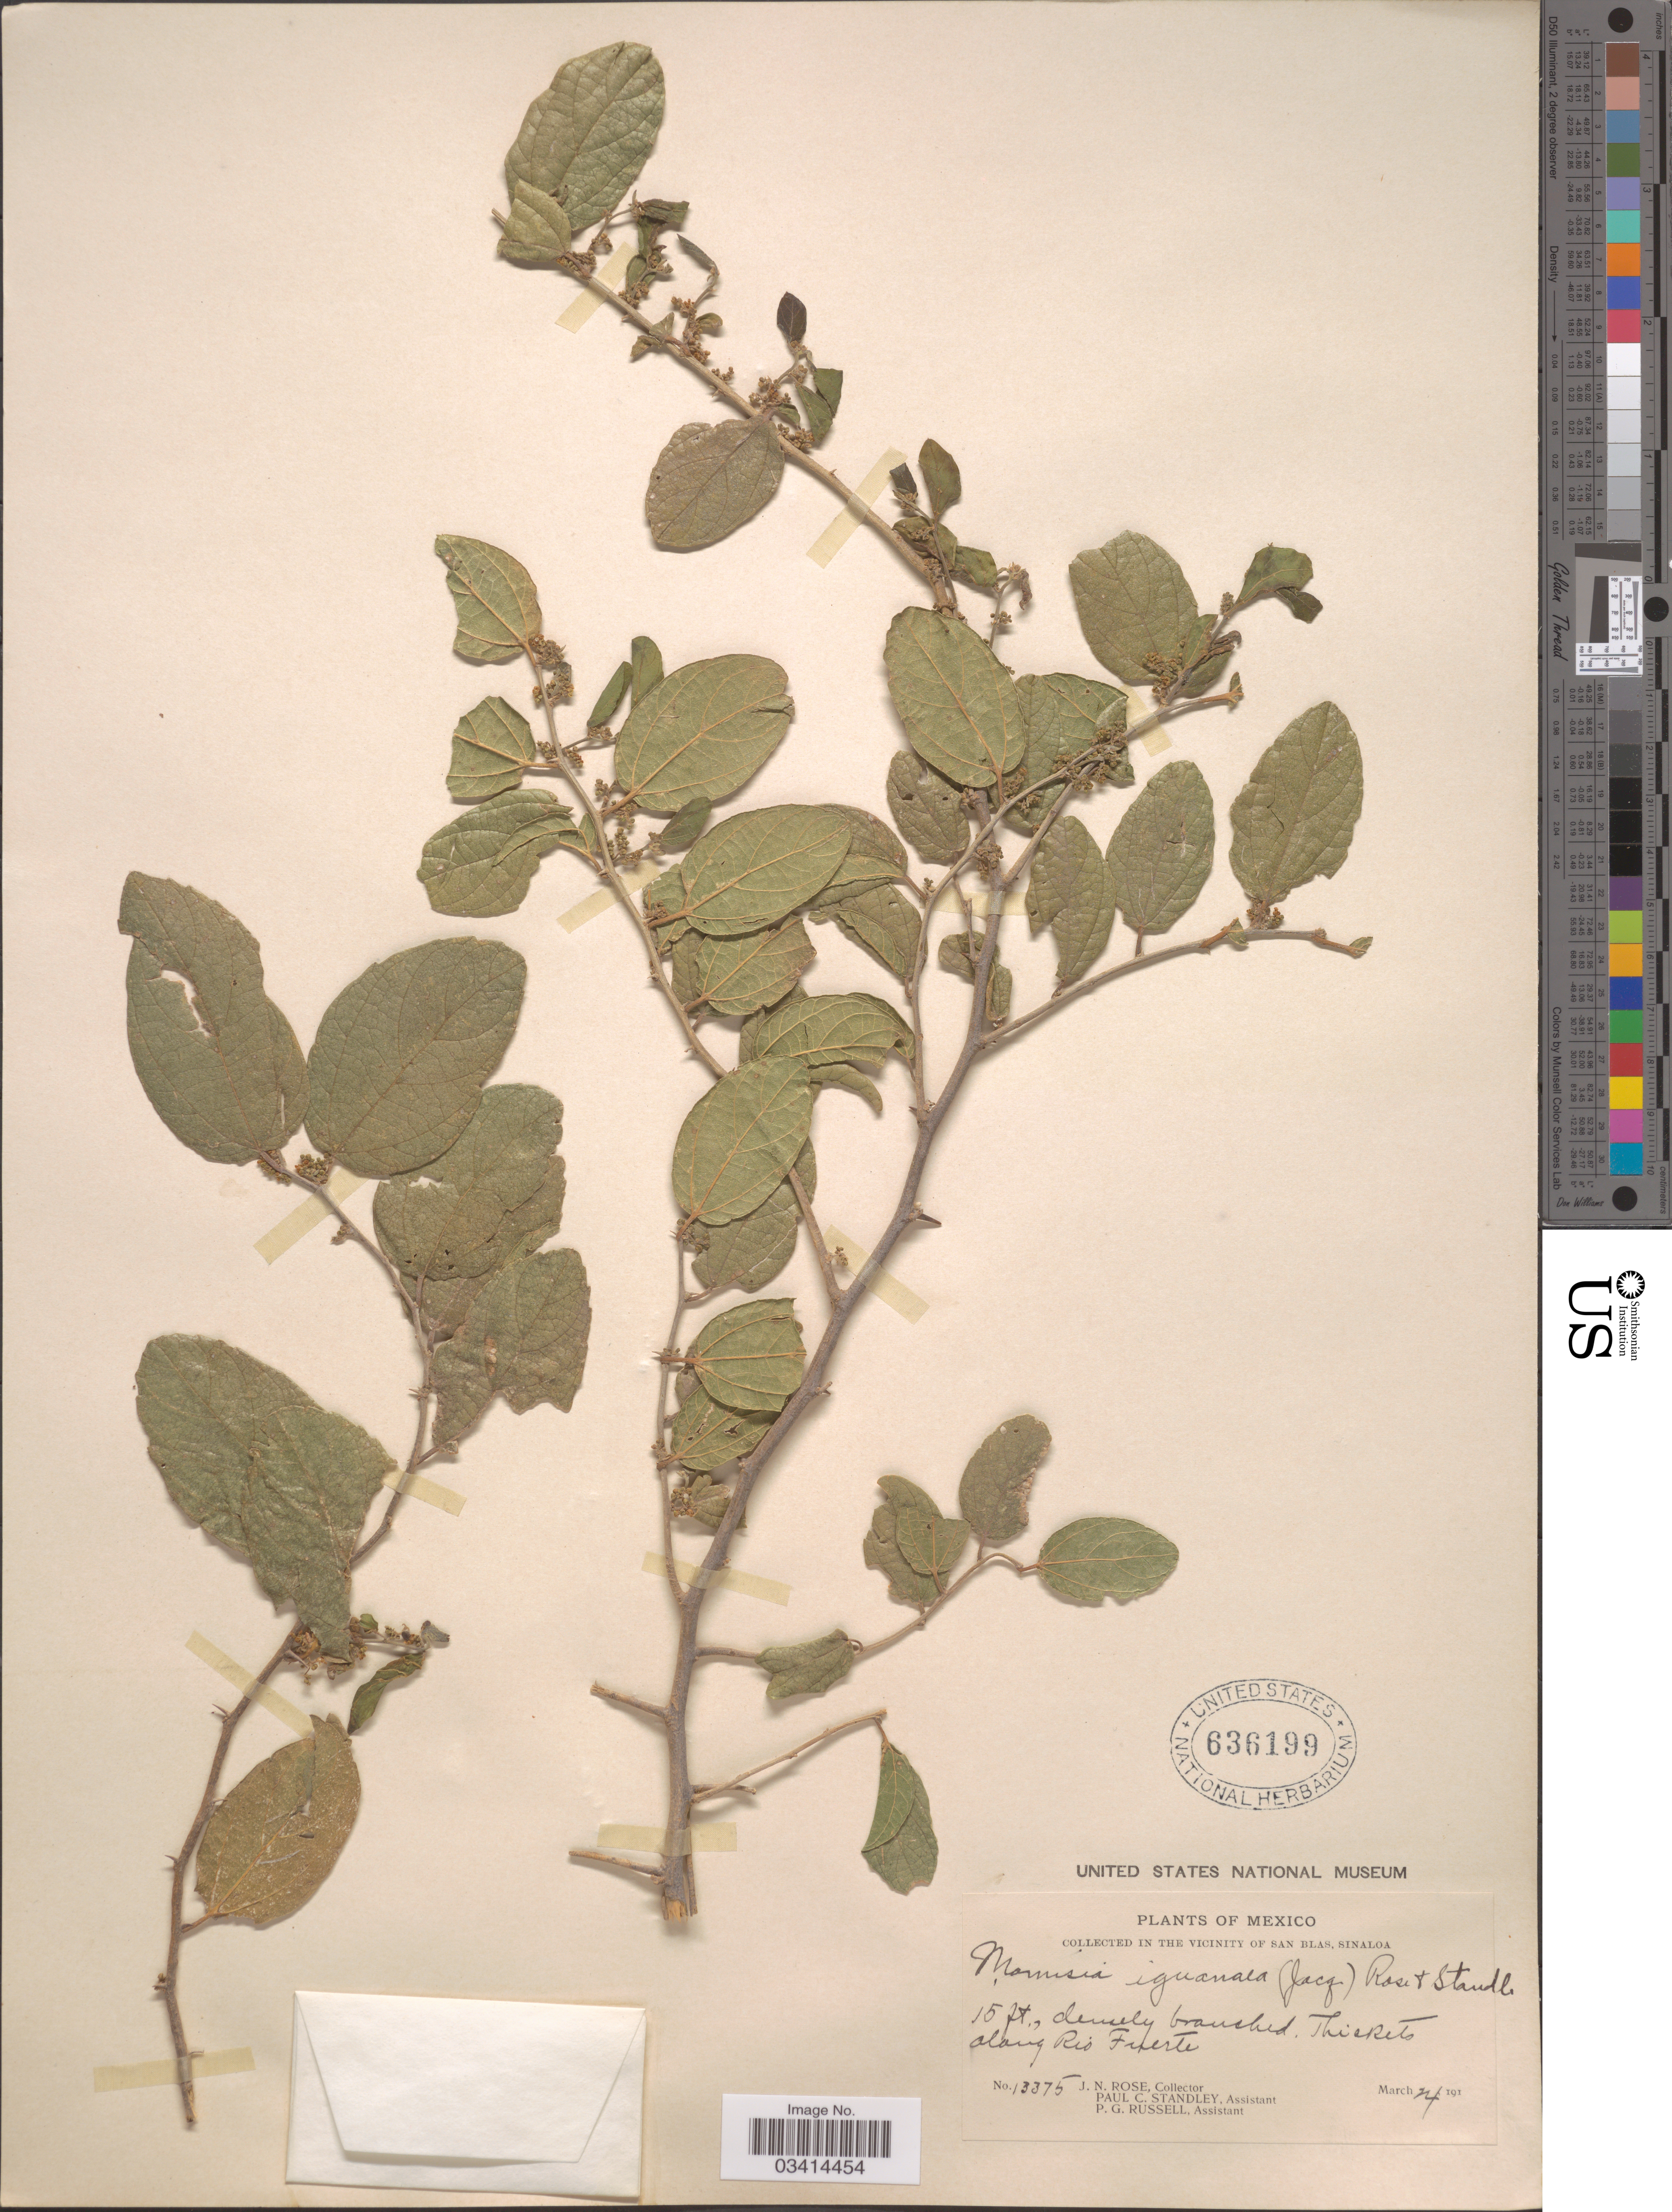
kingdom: Plantae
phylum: Tracheophyta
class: Magnoliopsida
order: Rosales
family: Cannabaceae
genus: Celtis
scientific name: Celtis iguanaea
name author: (Jacq.) Sarg.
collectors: J. N. Rose, P. C. Standley & P. G. Russell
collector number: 13375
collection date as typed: March, 24*, 191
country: Mexico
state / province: Sinaloa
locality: In the vicinity of San Blas. Thickets along Rio Fuerte.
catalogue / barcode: US 636199